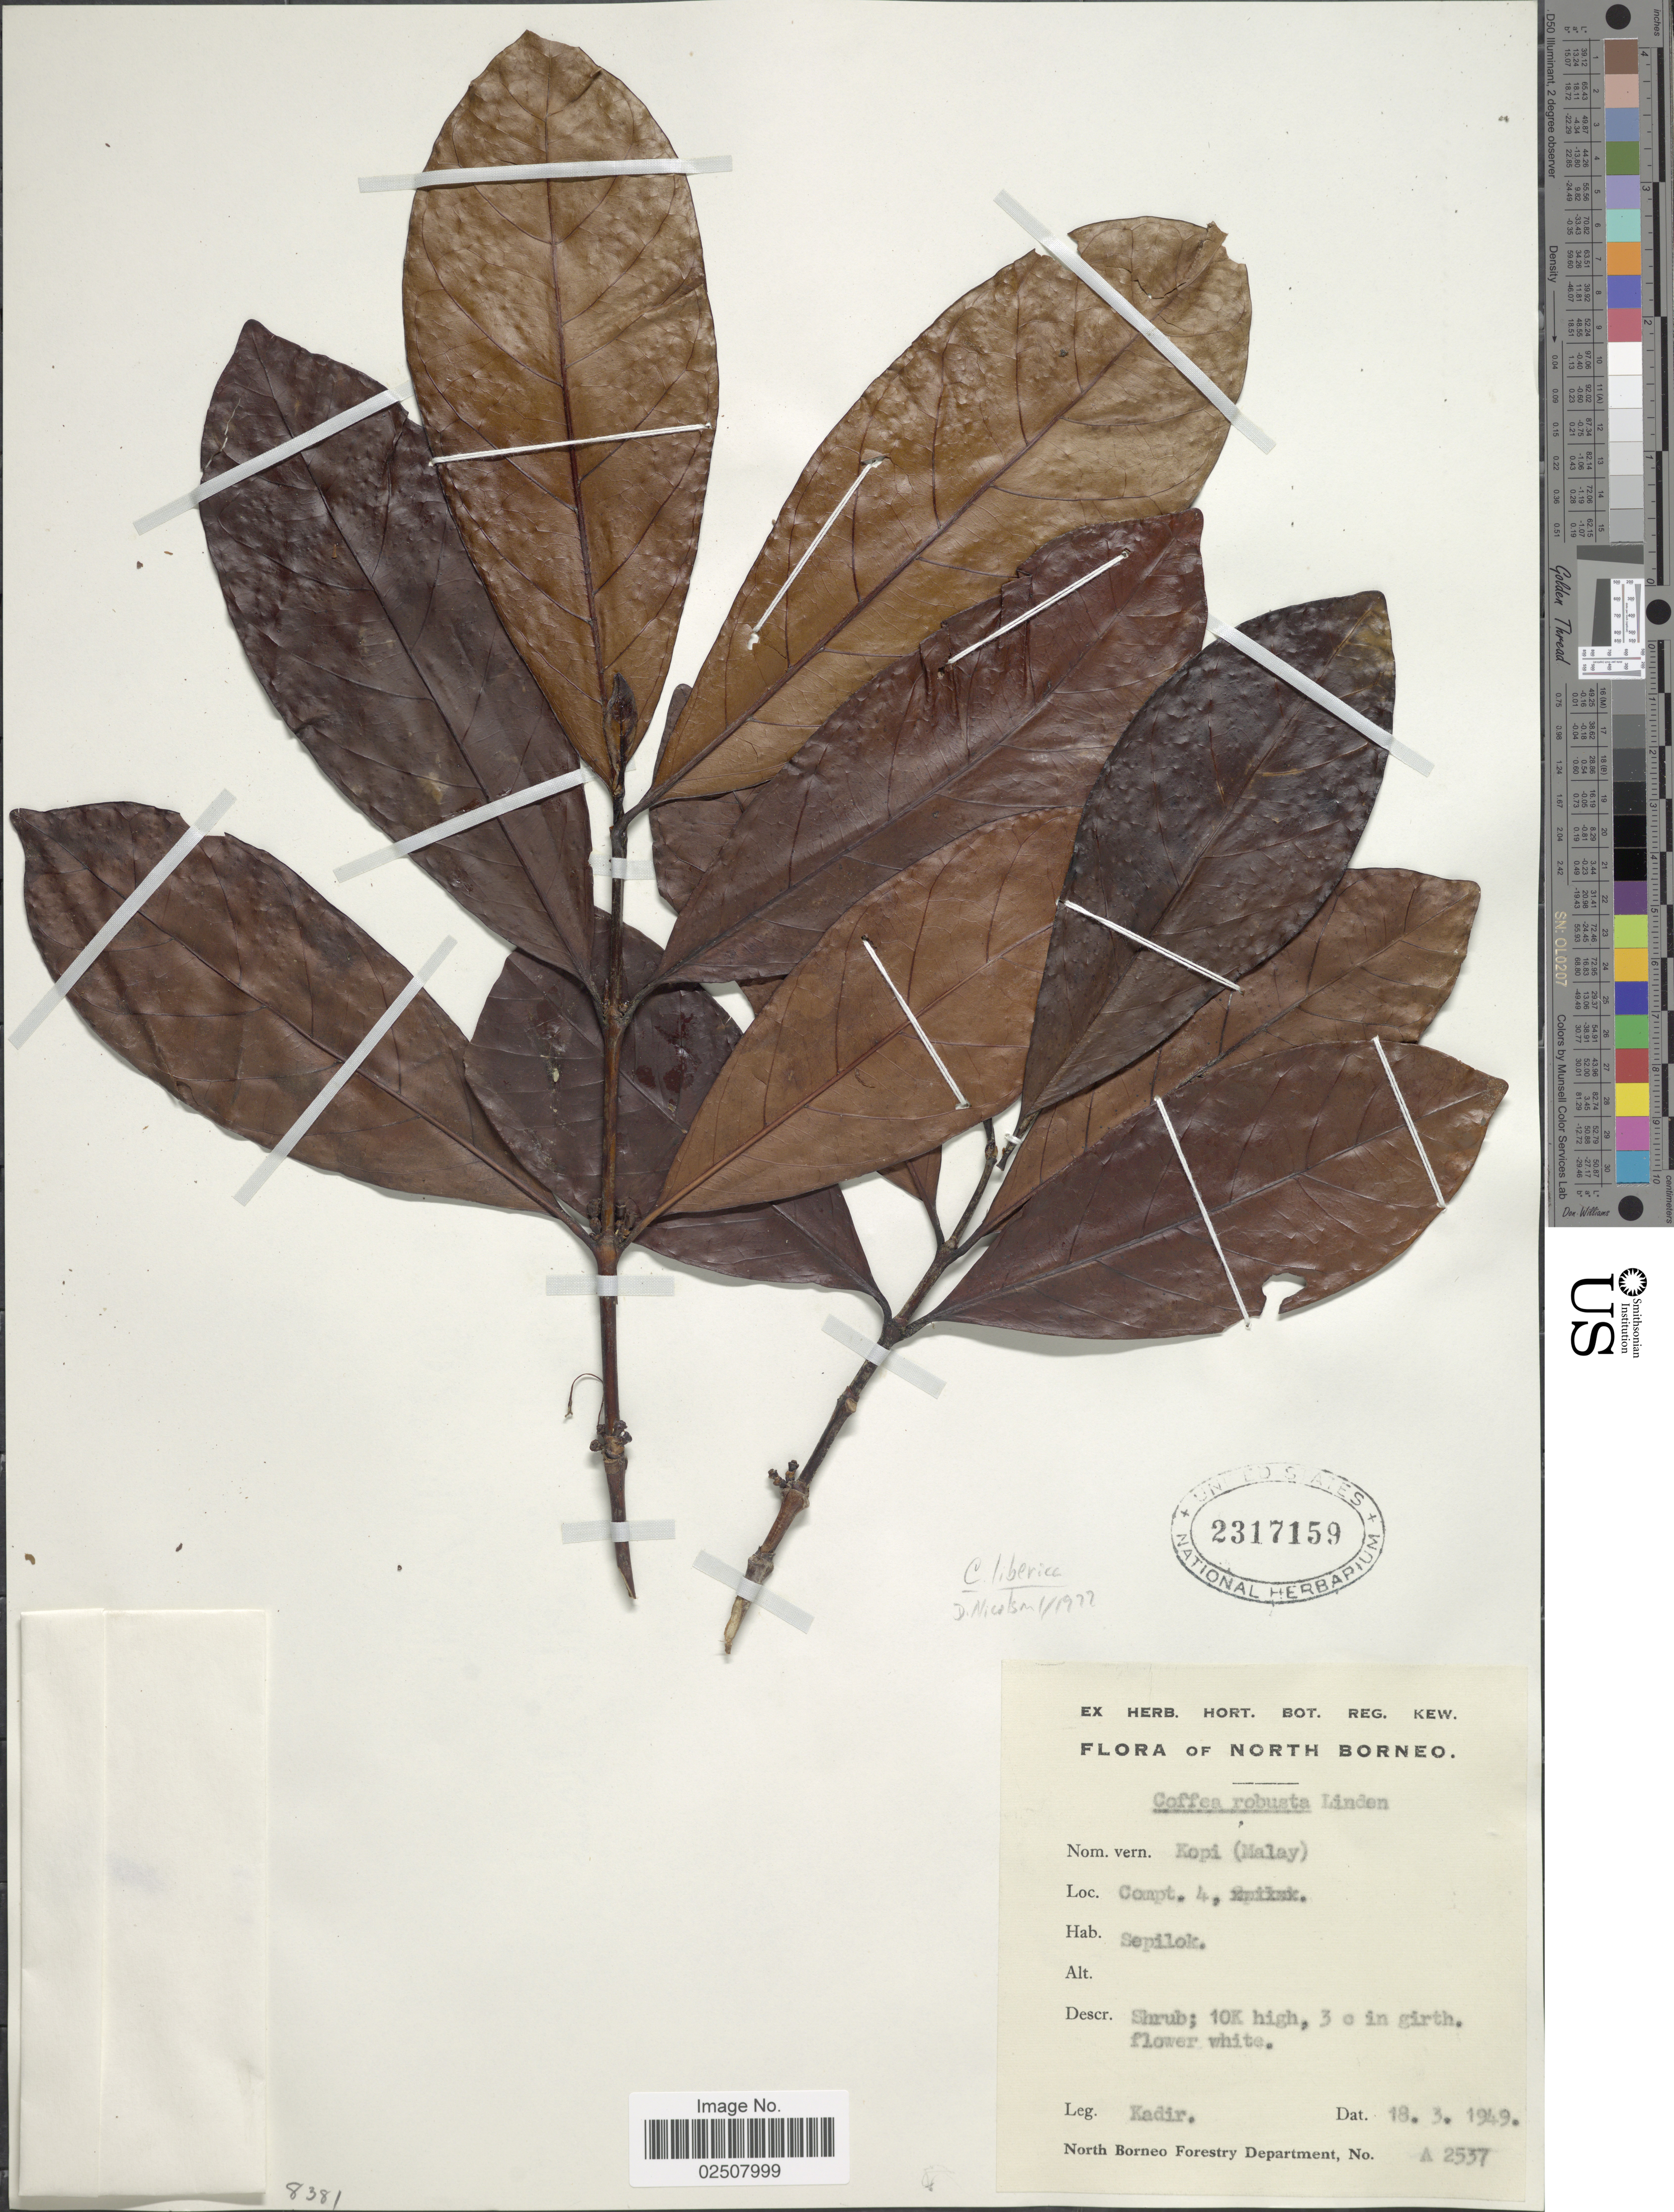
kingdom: Plantae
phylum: Tracheophyta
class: Magnoliopsida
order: Gentianales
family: Rubiaceae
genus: Coffea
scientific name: Coffea liberica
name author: Hiern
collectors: -. Kadir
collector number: A 2537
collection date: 1949-03-18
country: Malaysia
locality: North Borneo, Compt. 4, Sepilok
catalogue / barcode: US 2317159